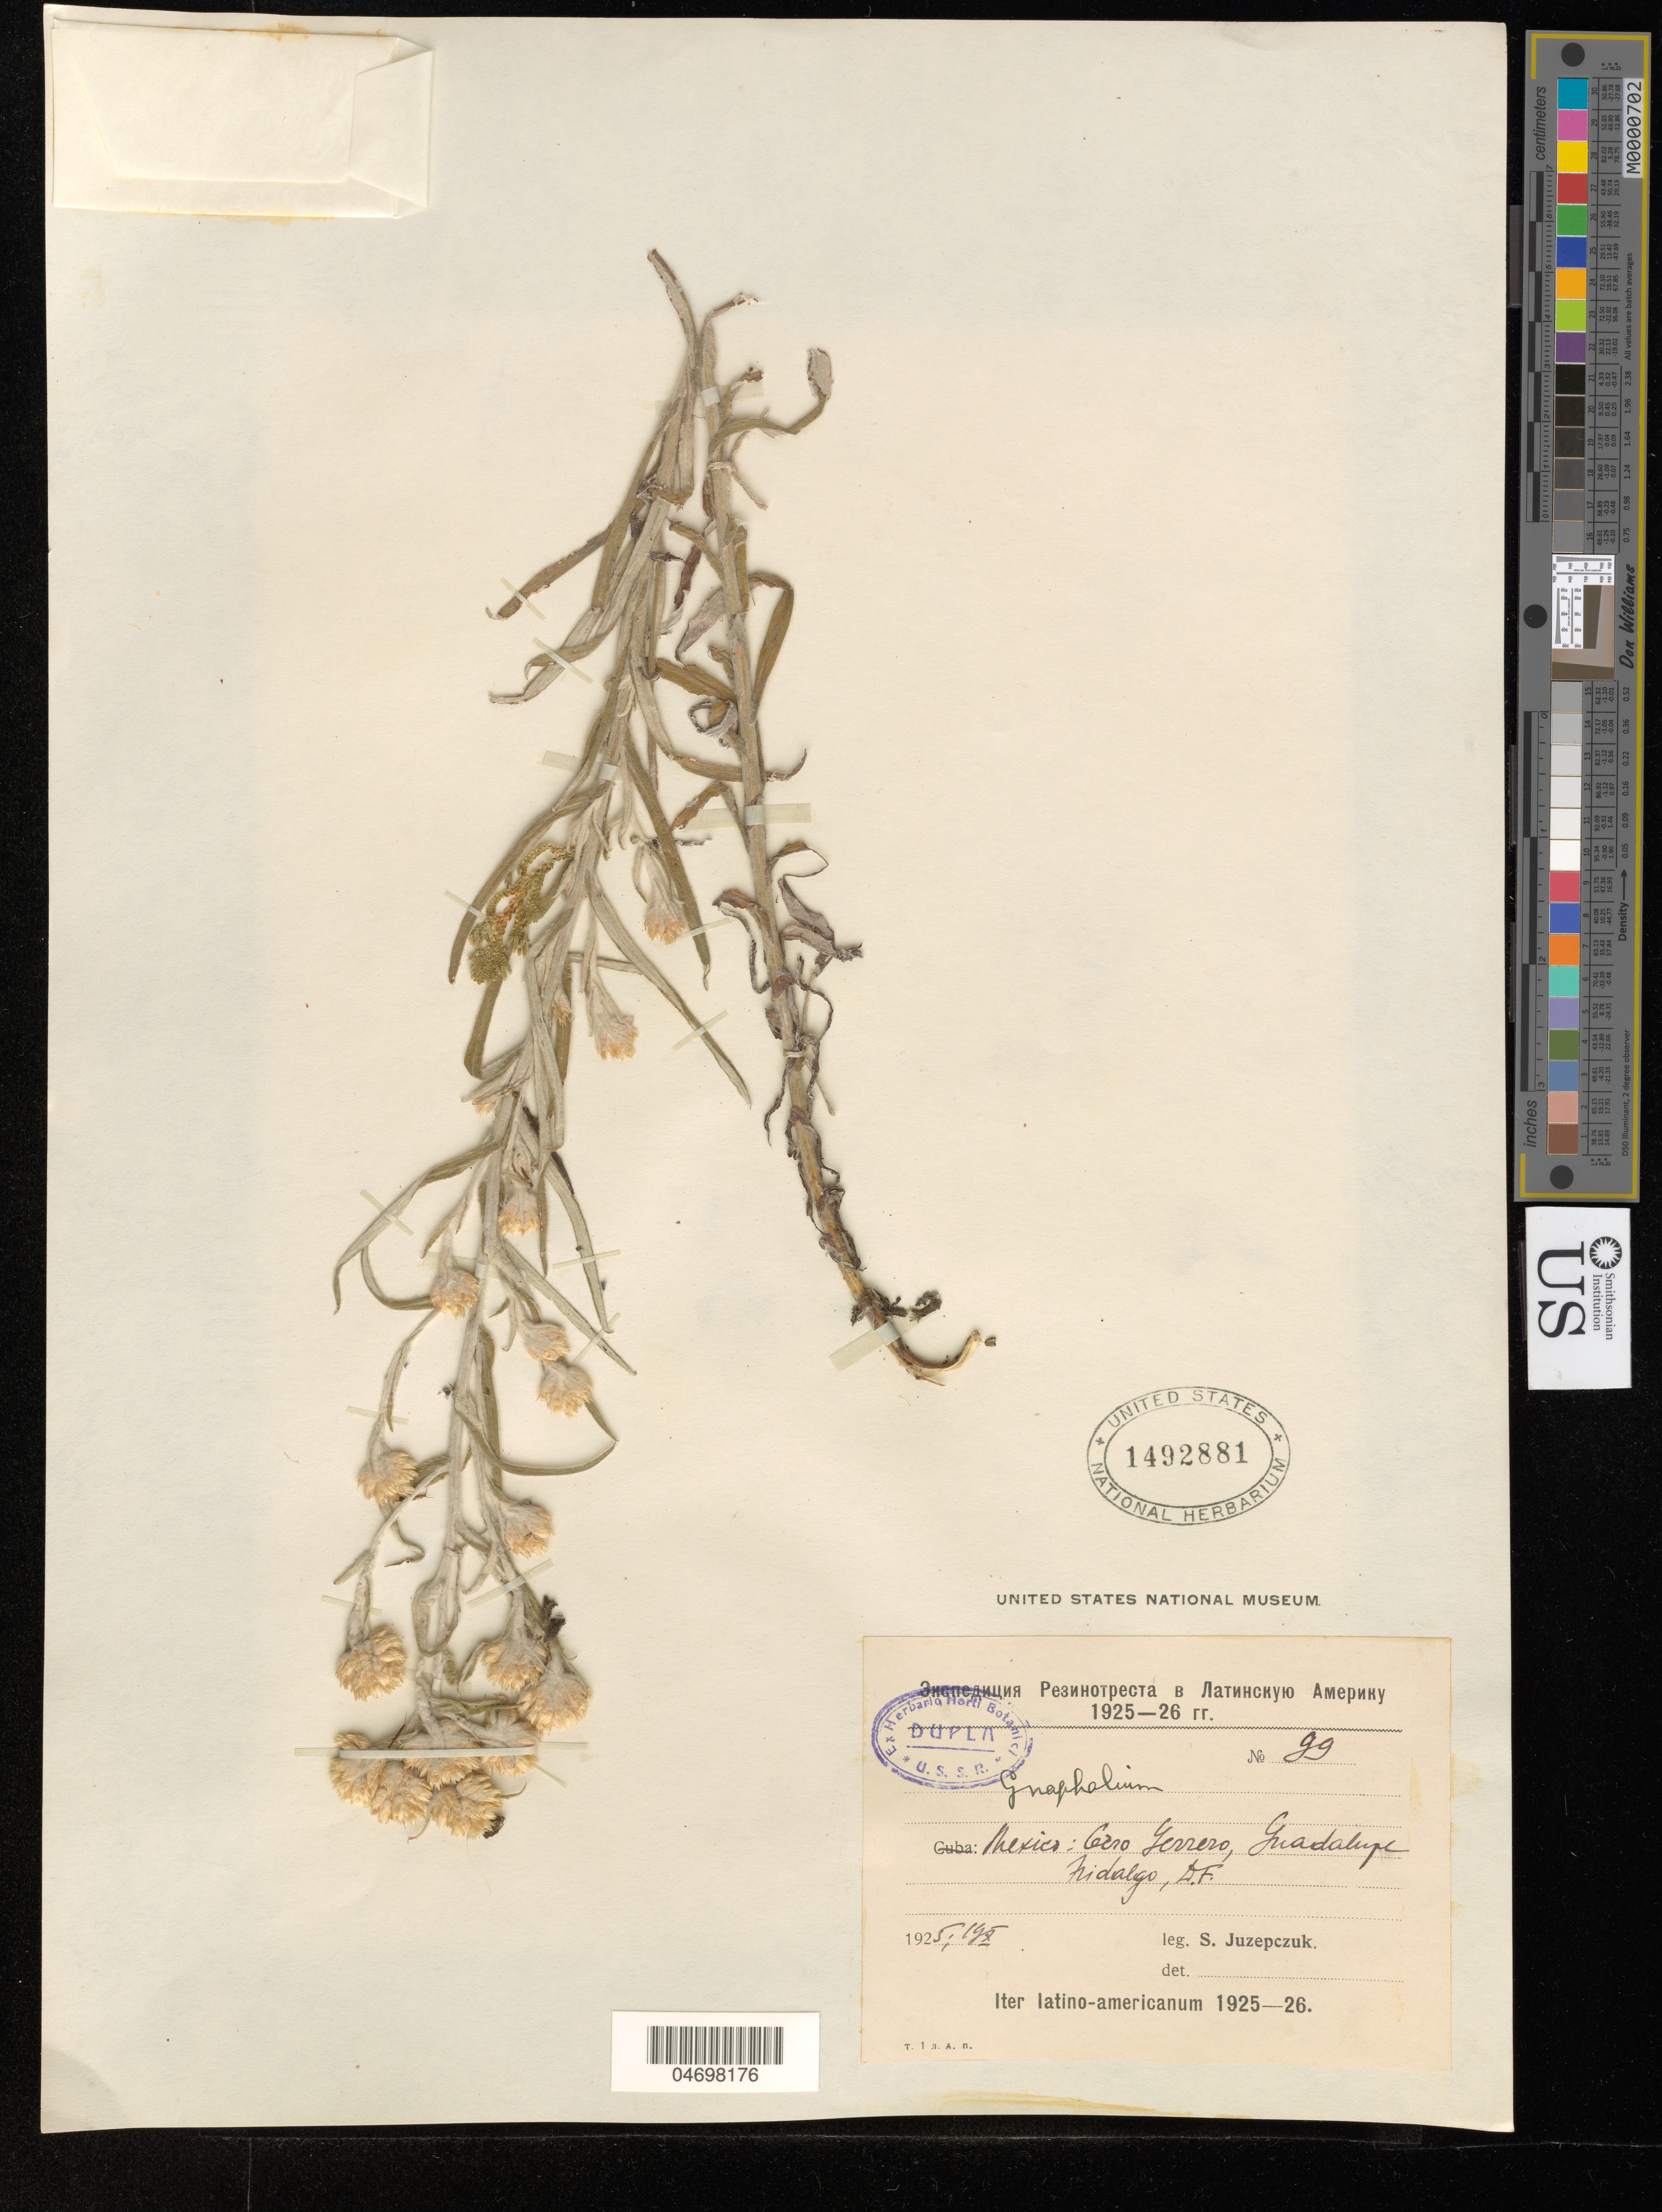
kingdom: Plantae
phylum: Tracheophyta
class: Magnoliopsida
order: Asterales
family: Asteraceae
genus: Gnaphalium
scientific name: Gnaphalium sp.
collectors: S. V. Juzepczuk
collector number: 99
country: Mexico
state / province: Guerrero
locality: Cerra Guerrero, Guadelupe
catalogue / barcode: US 1492881